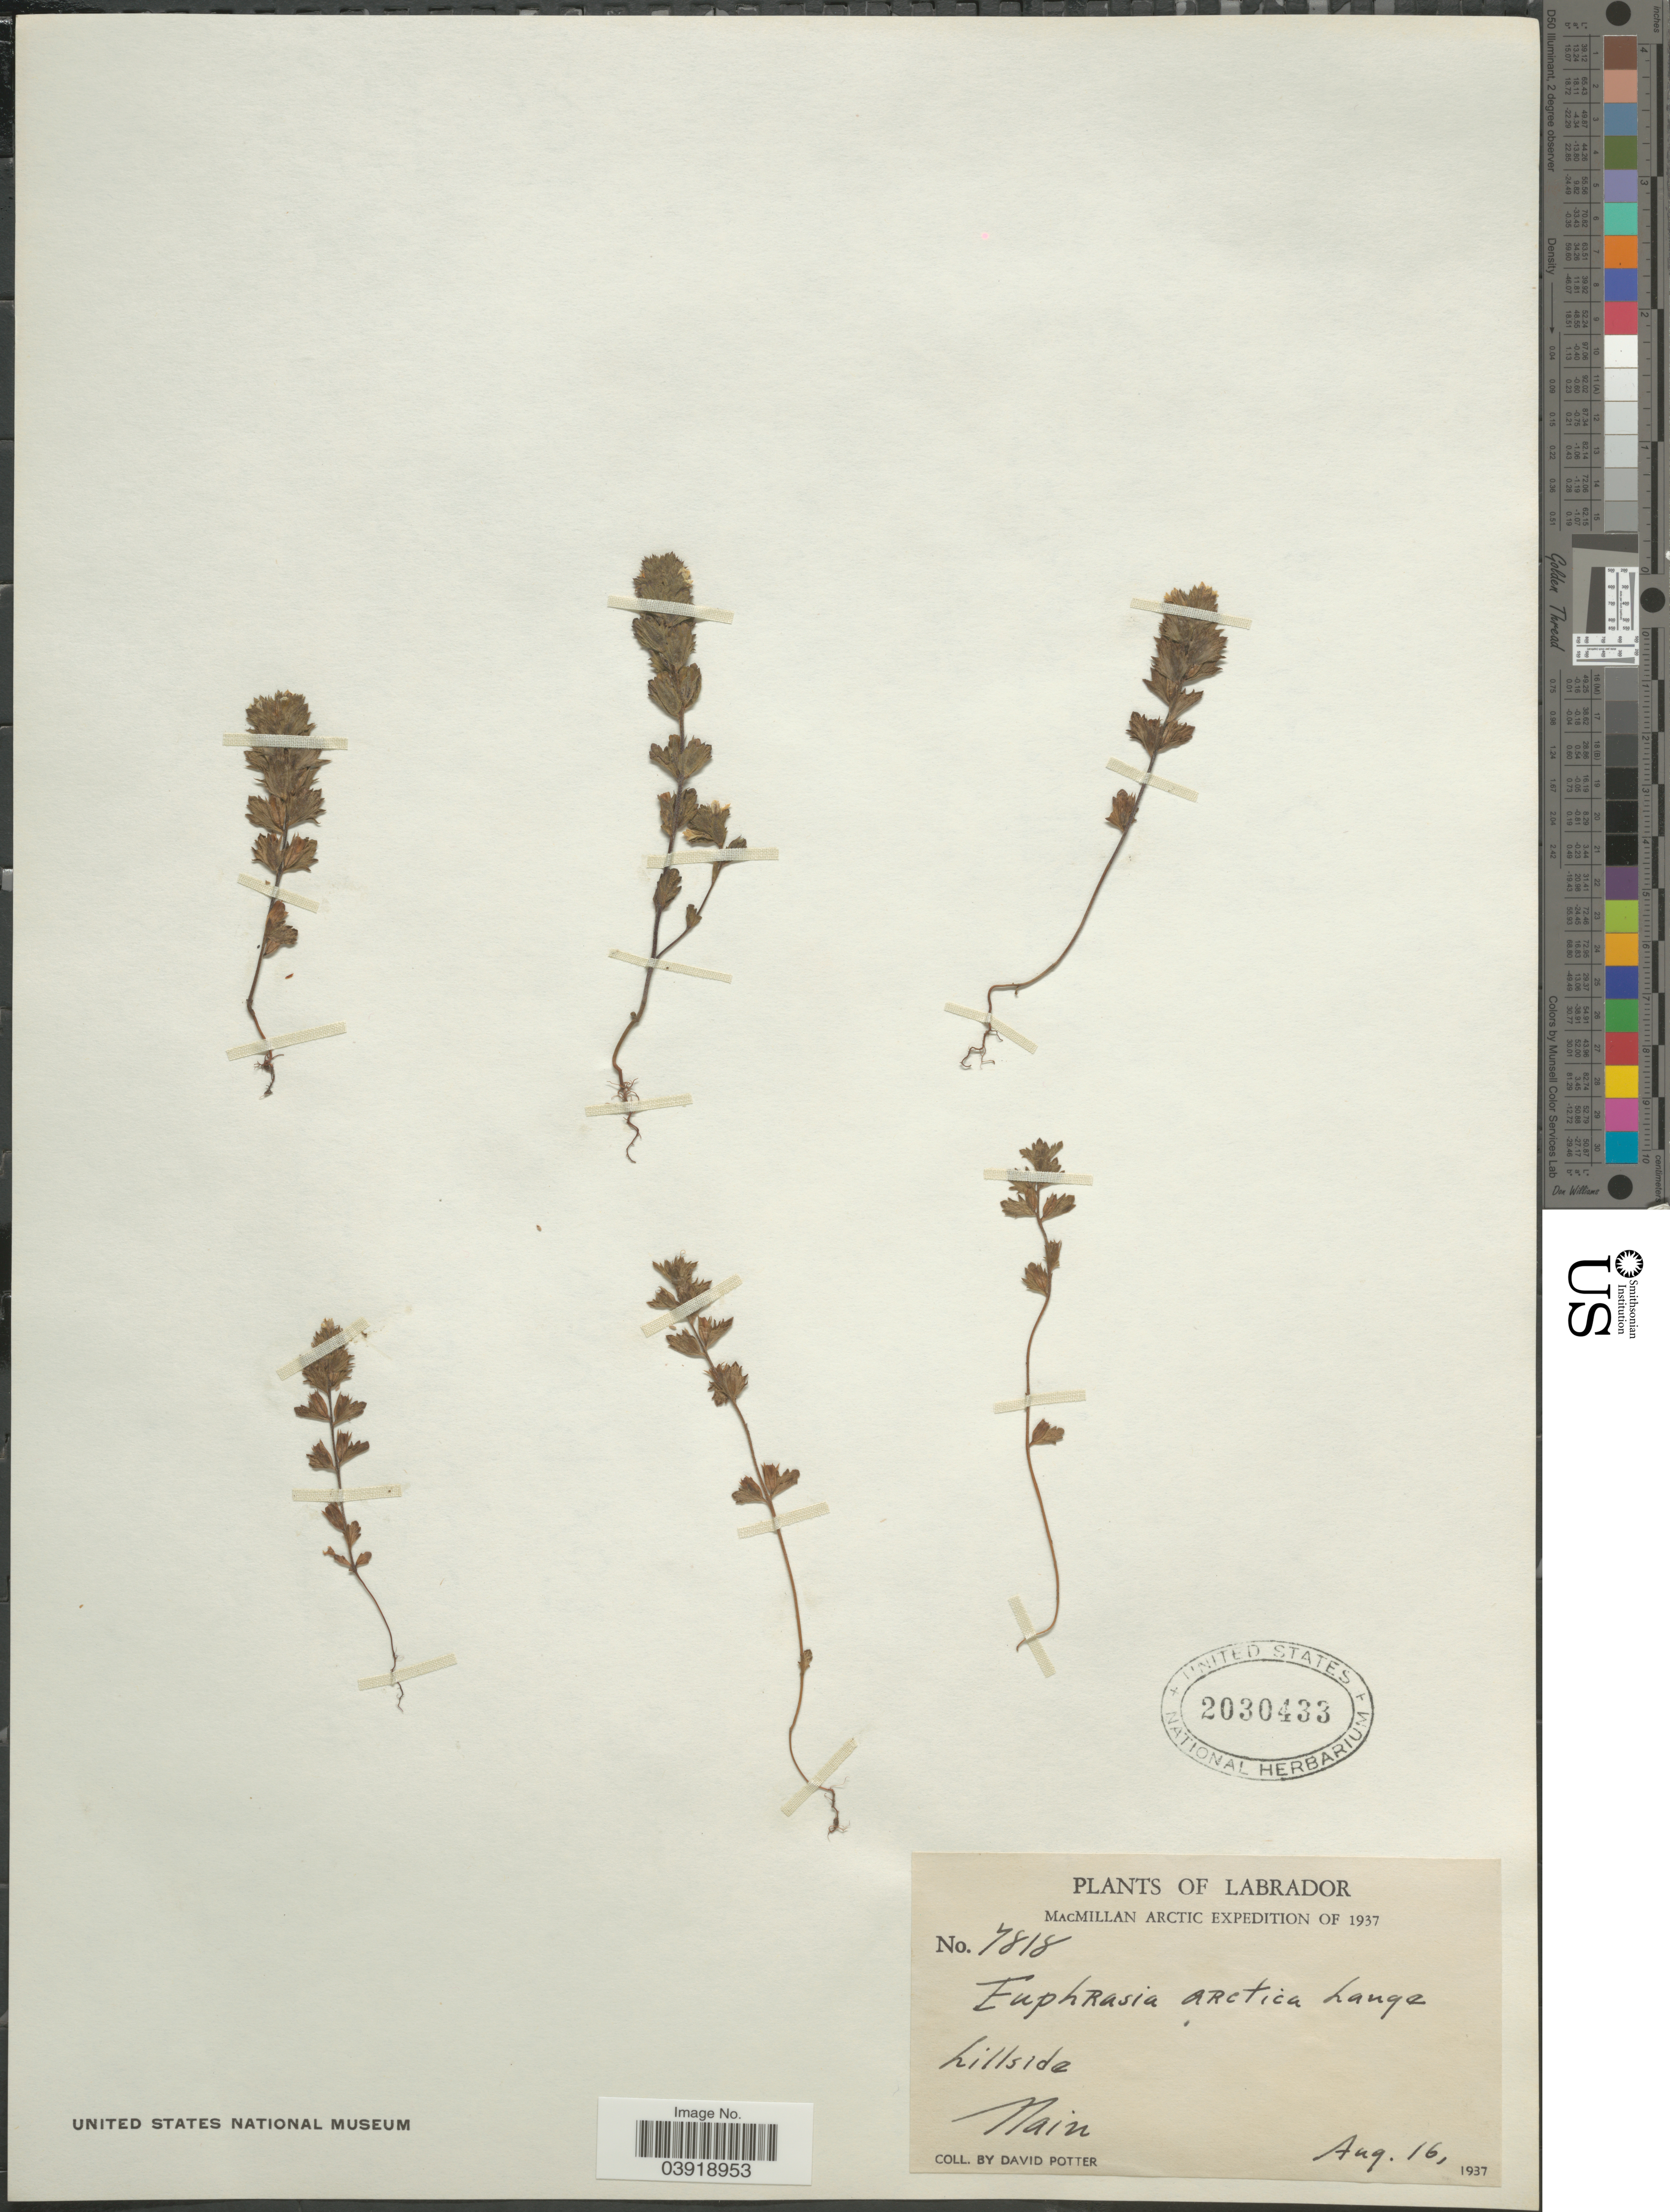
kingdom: Plantae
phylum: Tracheophyta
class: Magnoliopsida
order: Lamiales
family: Orobanchaceae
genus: Euphrasia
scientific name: Euphrasia arctica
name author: Lange ex Rostrup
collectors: D. Potter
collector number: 7818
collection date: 1937-08-16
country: Canada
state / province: Newfoundland and Labrador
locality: Labrador. Nain.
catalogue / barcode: US 2030433